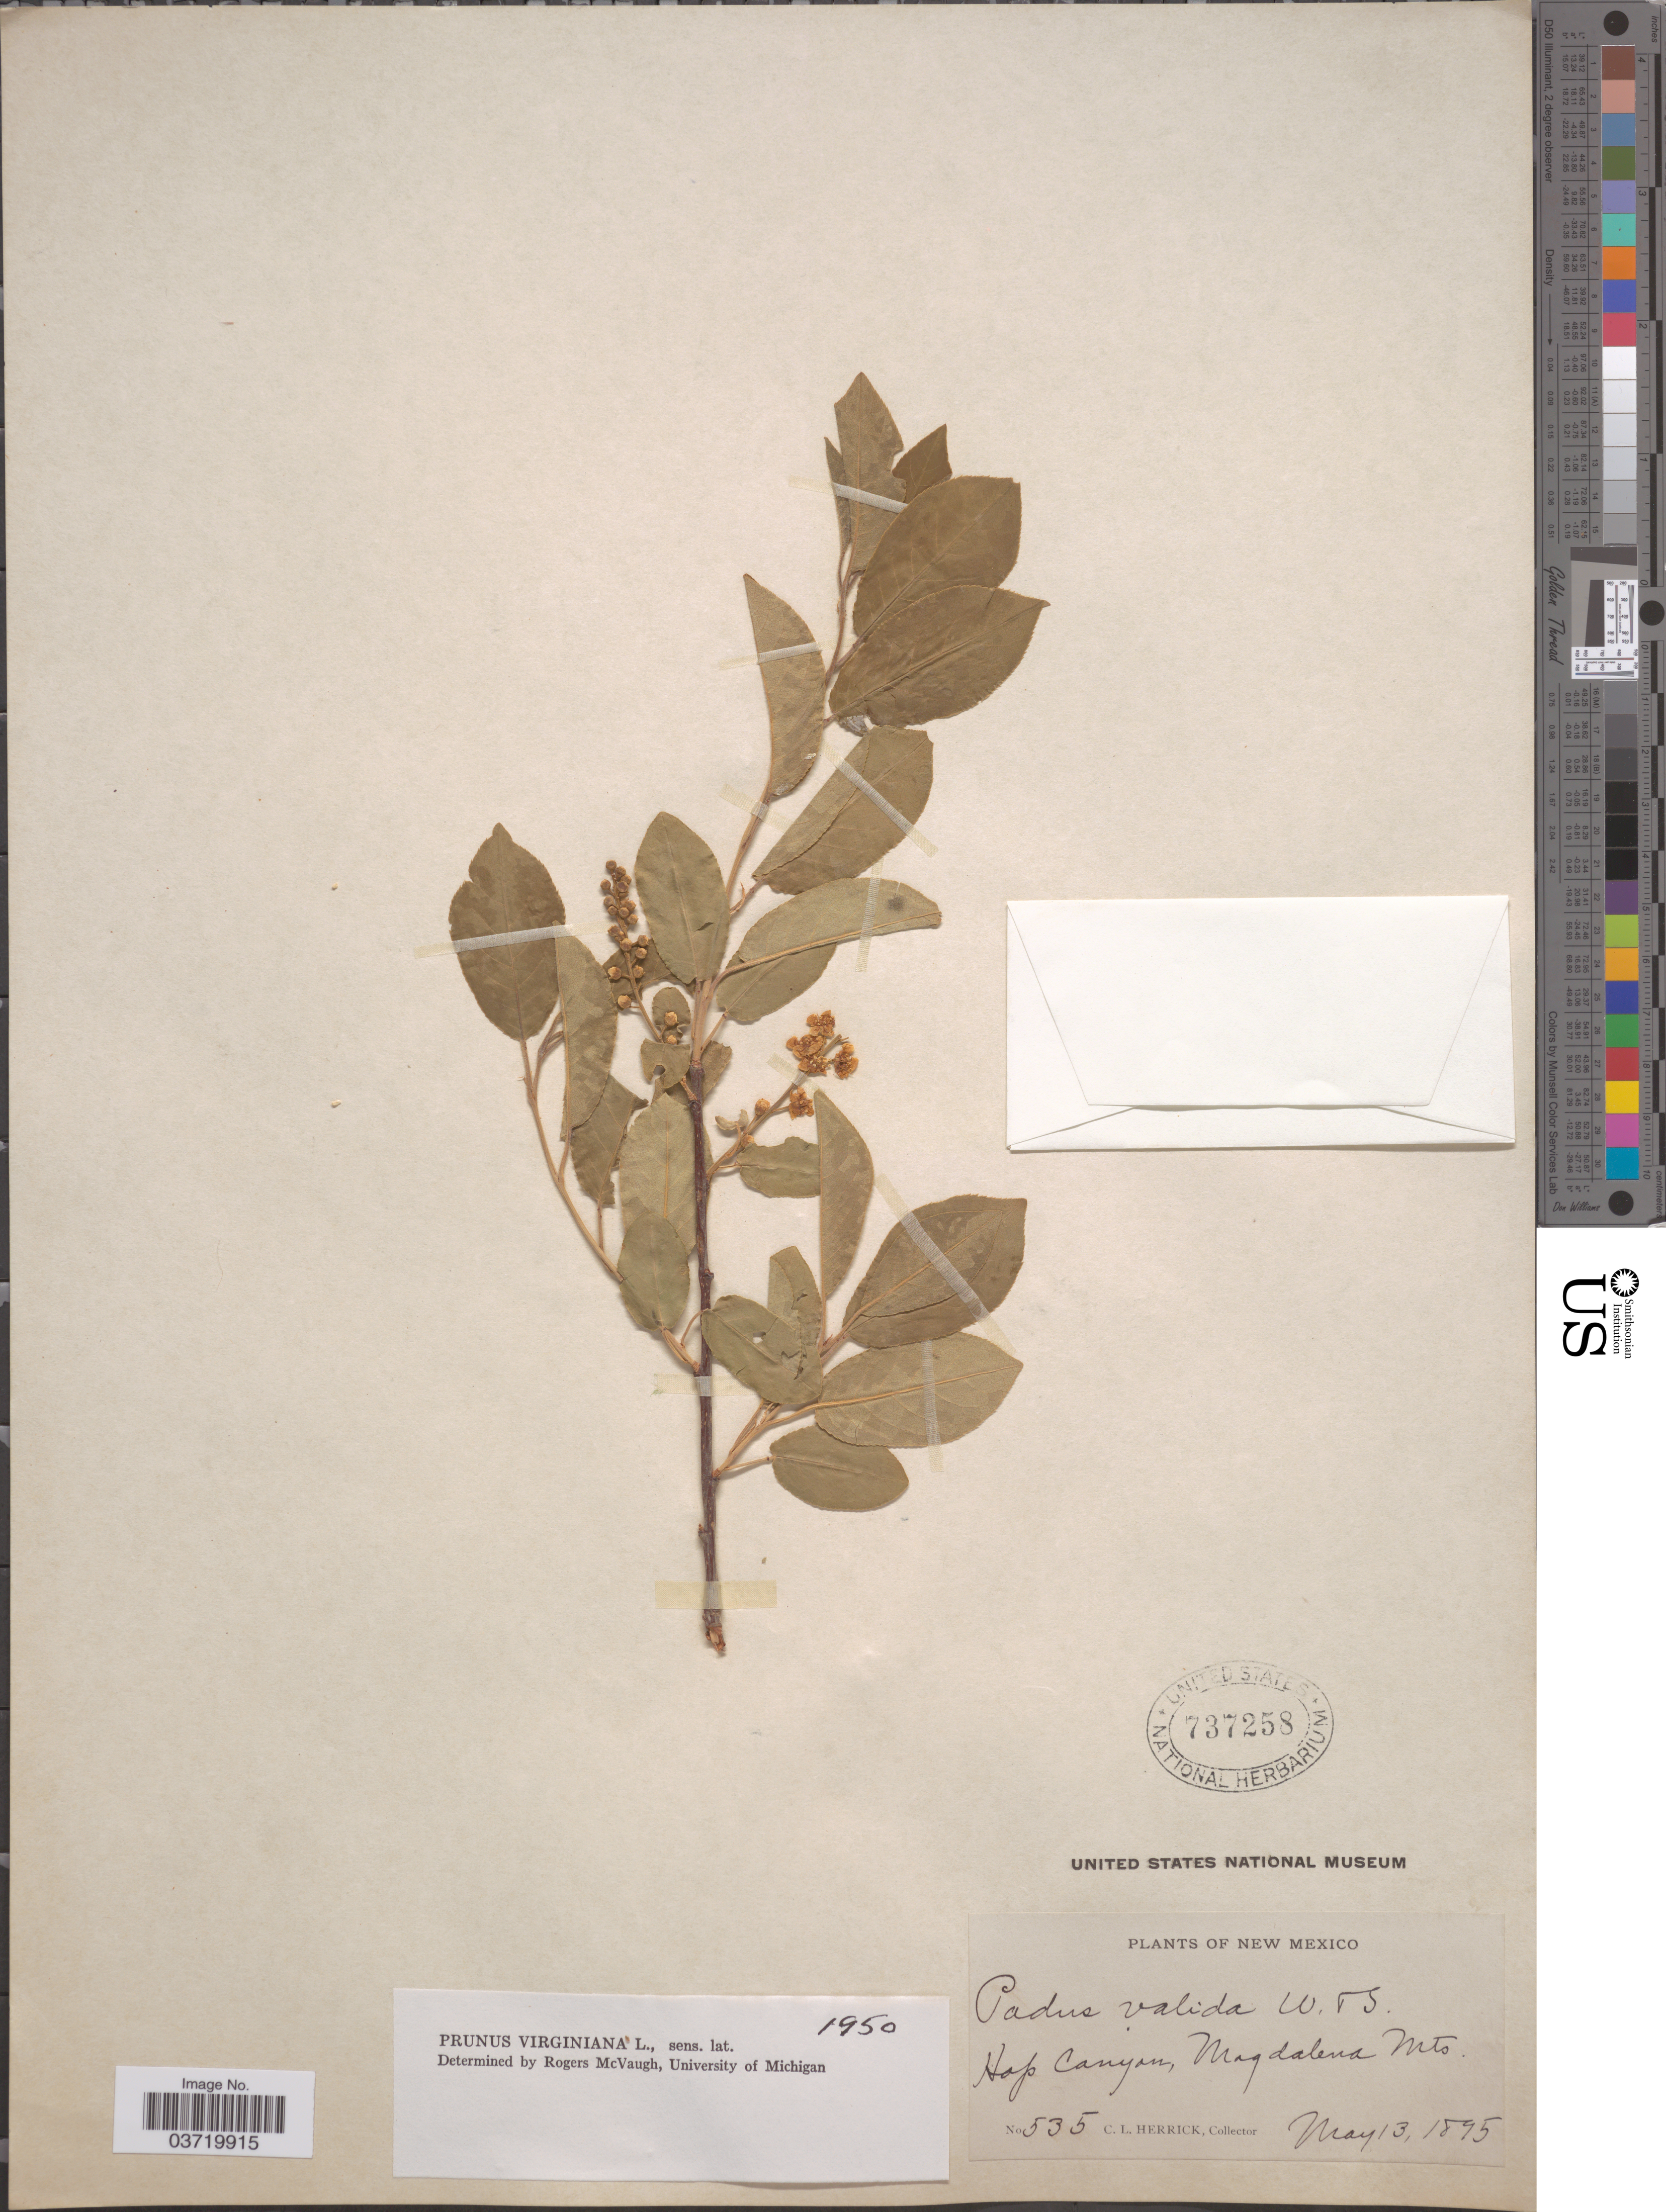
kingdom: Plantae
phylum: Tracheophyta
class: Magnoliopsida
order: Rosales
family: Rosaceae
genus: Prunus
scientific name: Prunus virginiana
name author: L.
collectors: C. Herrick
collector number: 535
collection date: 1895-05-13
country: United States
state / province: New Mexico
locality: Hop Canyon, Magdalena Mts.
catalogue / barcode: US 737258